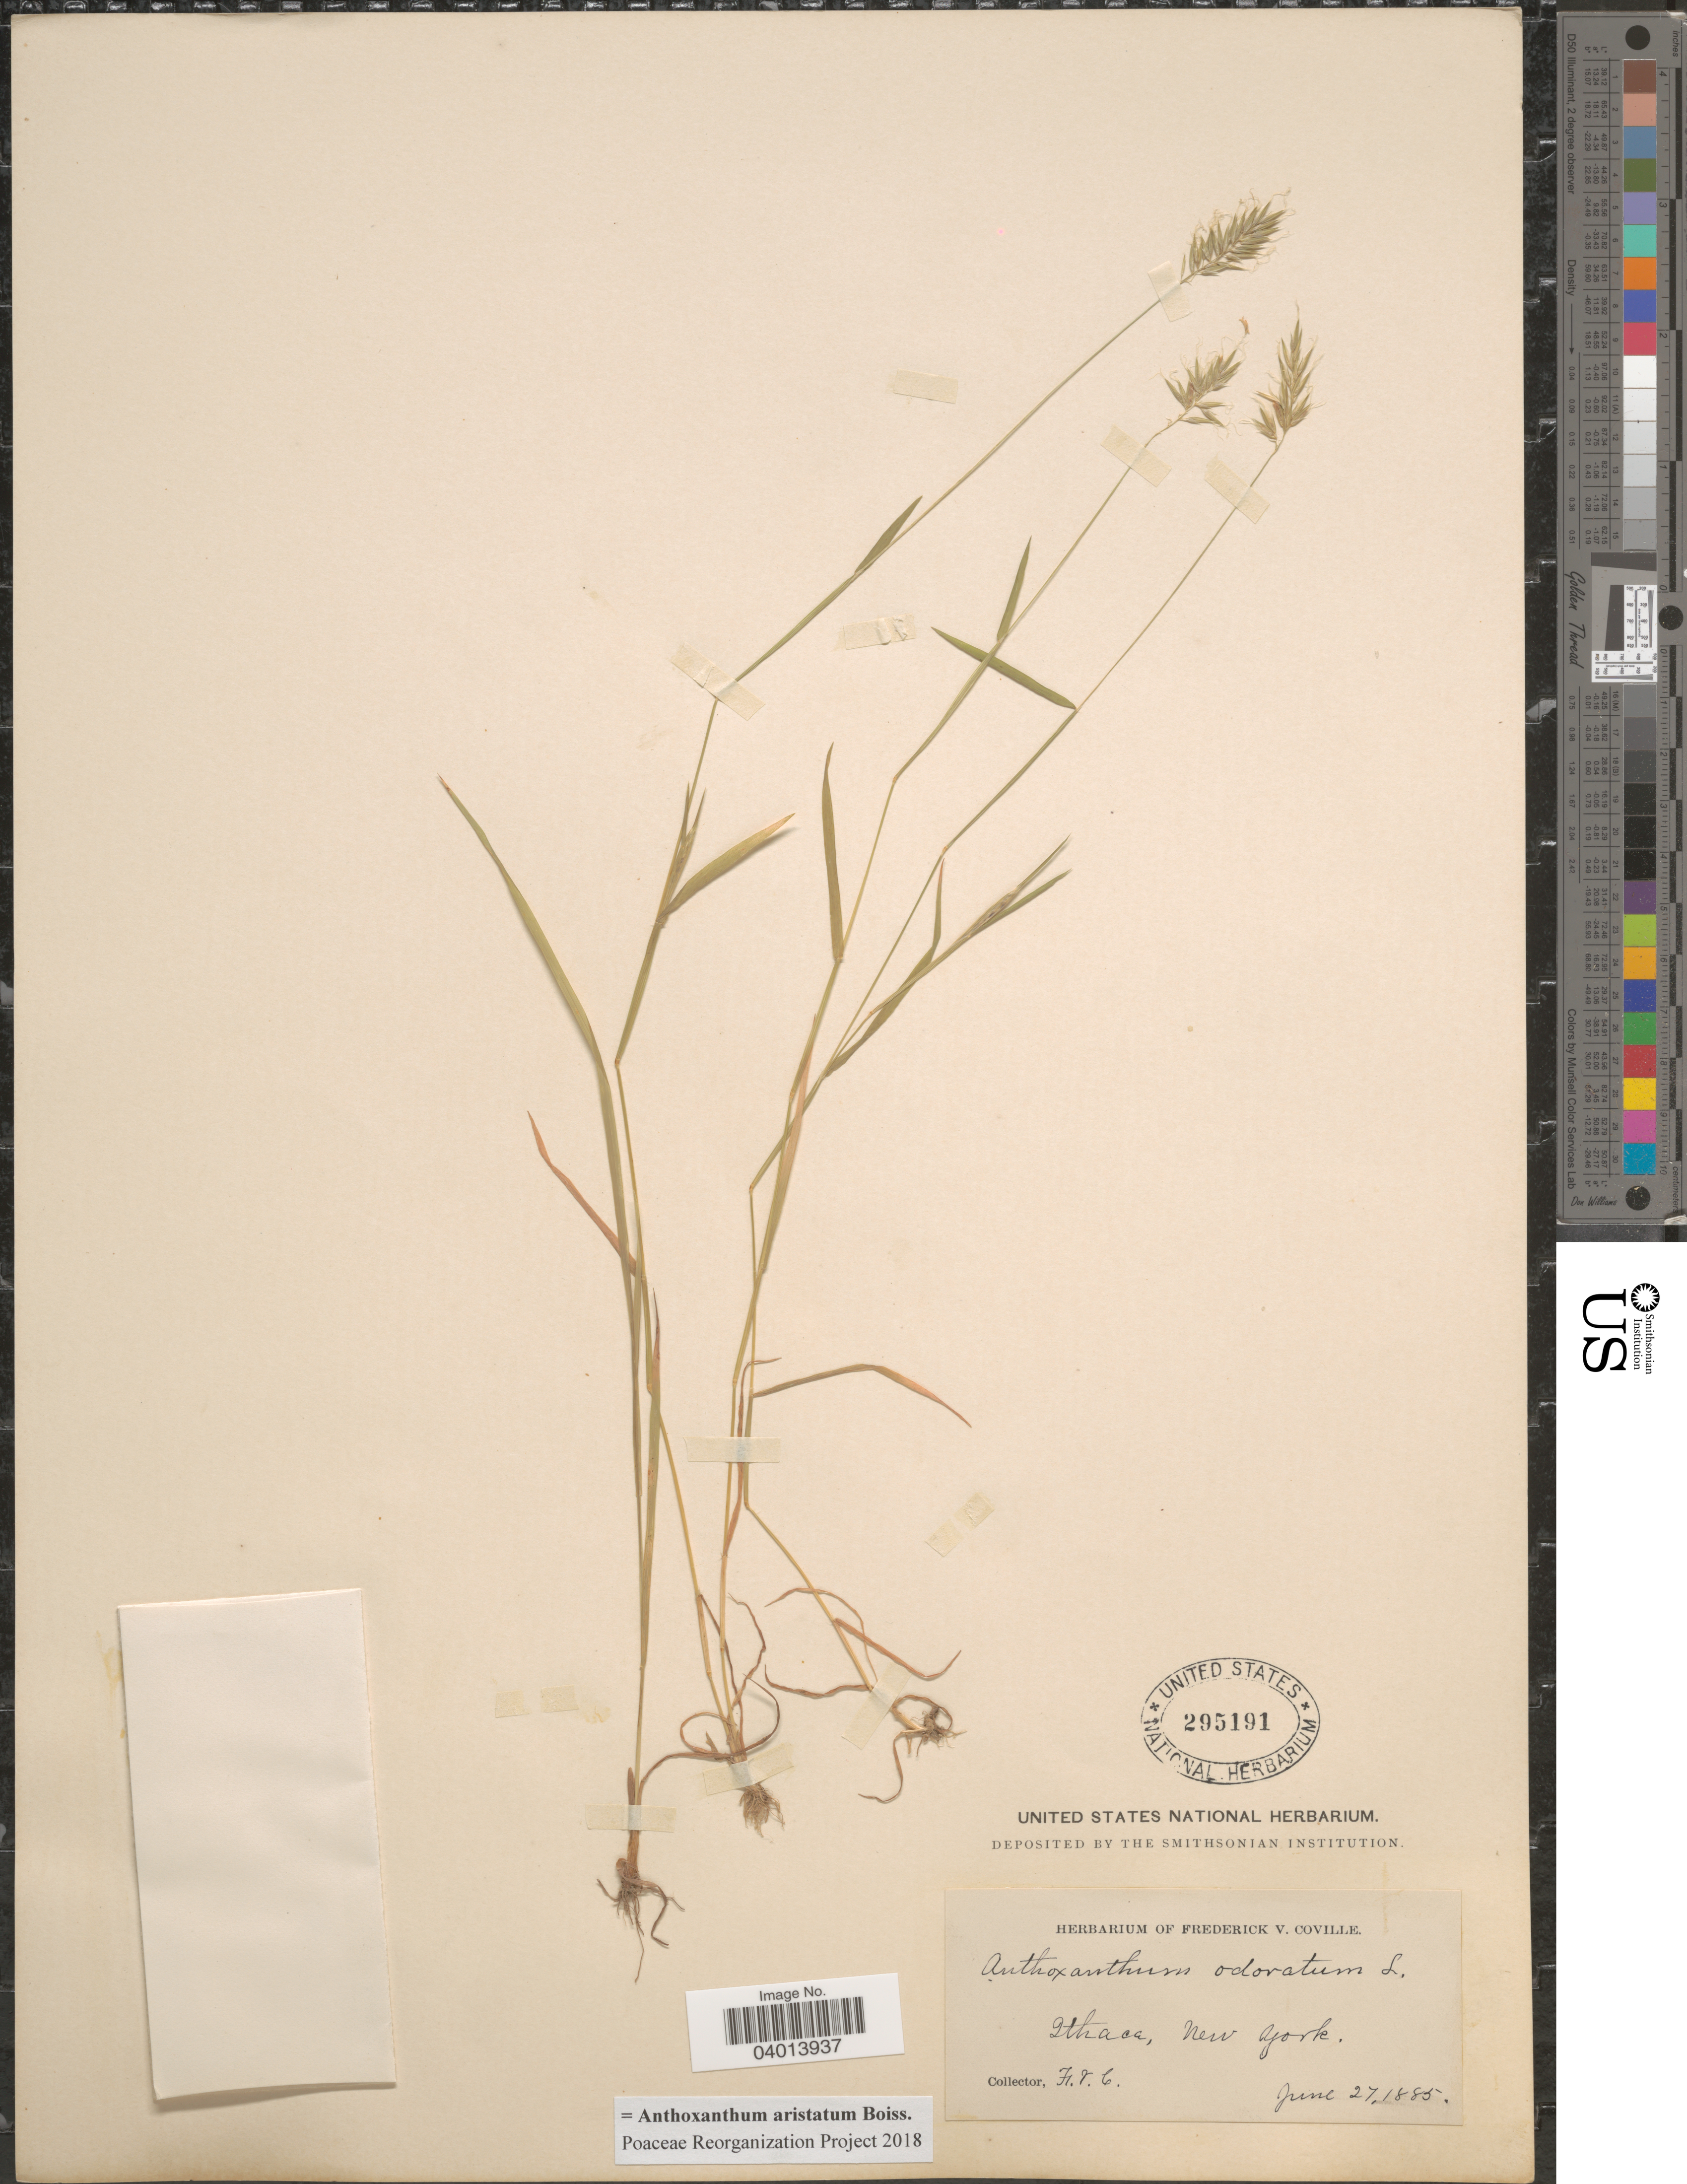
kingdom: Plantae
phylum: Tracheophyta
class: Liliopsida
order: Poales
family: Poaceae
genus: Anthoxanthum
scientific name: Anthoxanthum aristatum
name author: Boiss.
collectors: F. V. Coville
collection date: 1885-06-27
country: United States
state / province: New York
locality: Ithaca.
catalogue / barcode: US 295191